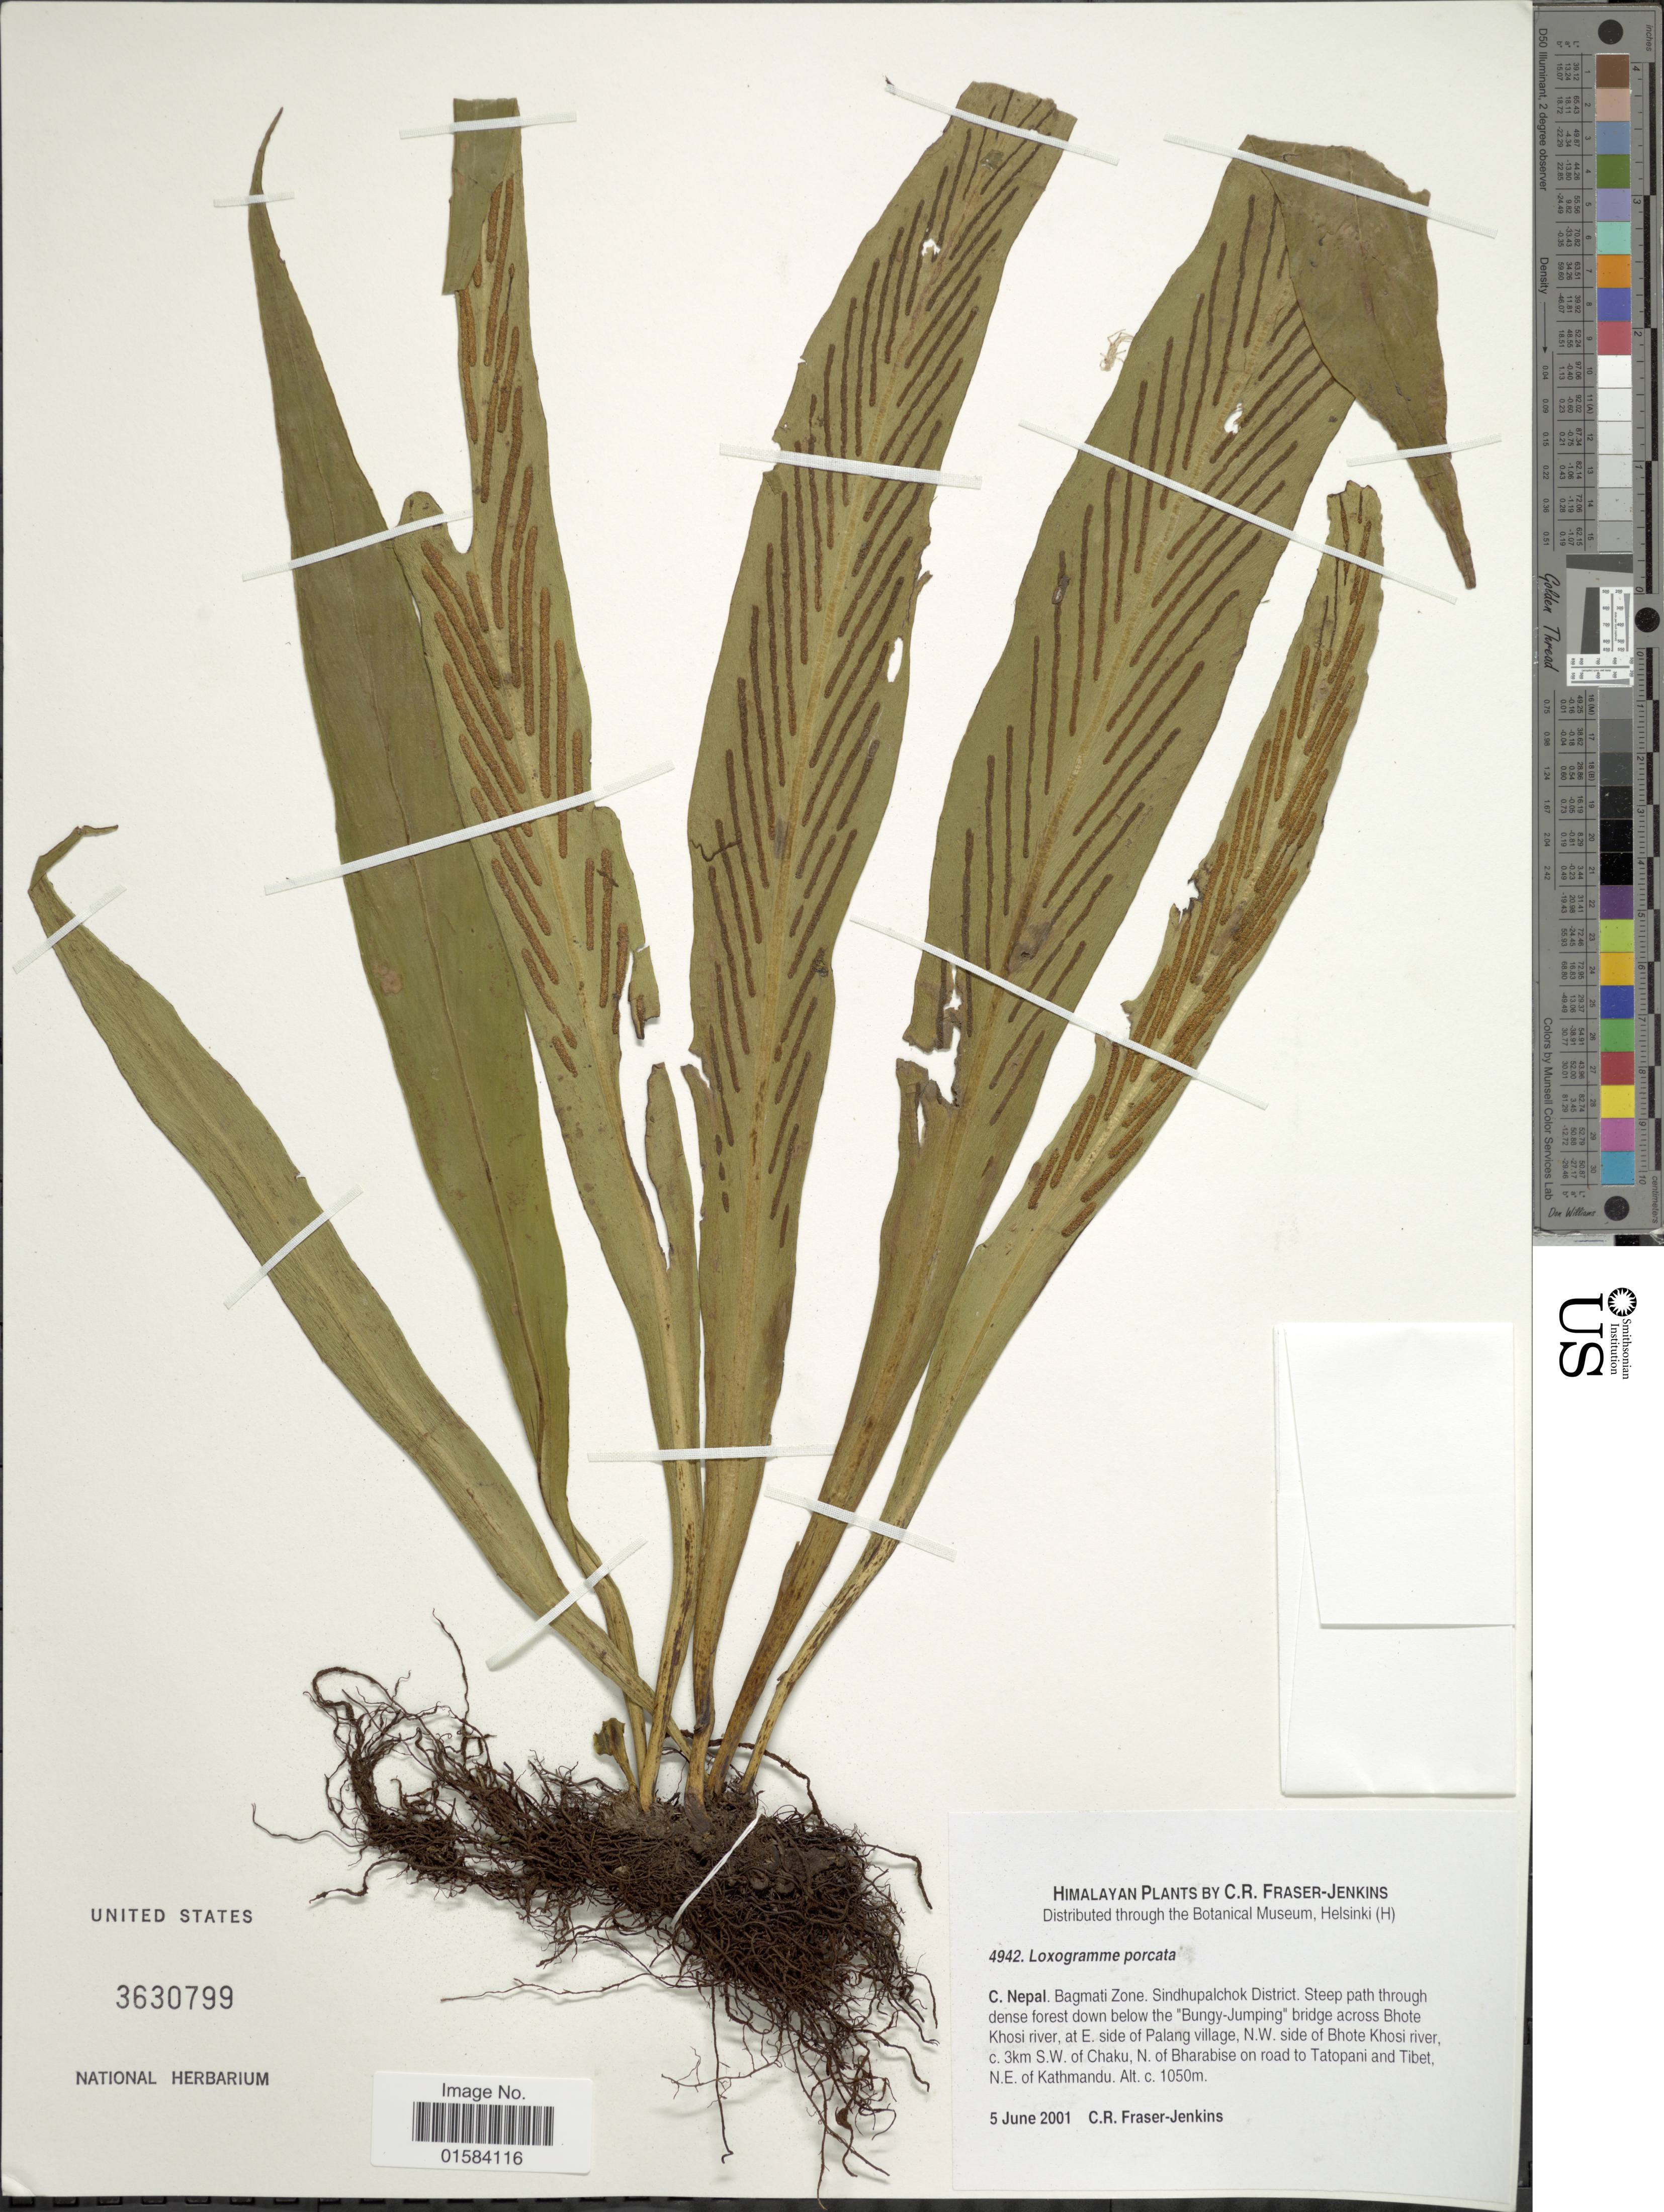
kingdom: Plantae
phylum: Tracheophyta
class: Polypodiopsida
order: Polypodiales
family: Polypodiaceae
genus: Loxogramme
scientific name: Loxogramme porcata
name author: M.G. Price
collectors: C. R. Fraser-Jenkins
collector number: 4942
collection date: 2001-06-05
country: Nepal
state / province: Bagmati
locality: C Nepal. Bagmati Zone. Sindhupalchok District. Steep Path through dense forest down below the 'Bungy-Jumping' bridge across Bhote Khosi river, at E side of Palang village, N.W. side of Bhote Khosi river, c. 3km S.W. of Chaku, N of Bharabise on road to Tatopani and Tibet, N.E. of Kathmandhu, Himalayan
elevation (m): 1050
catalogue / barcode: US 3630799